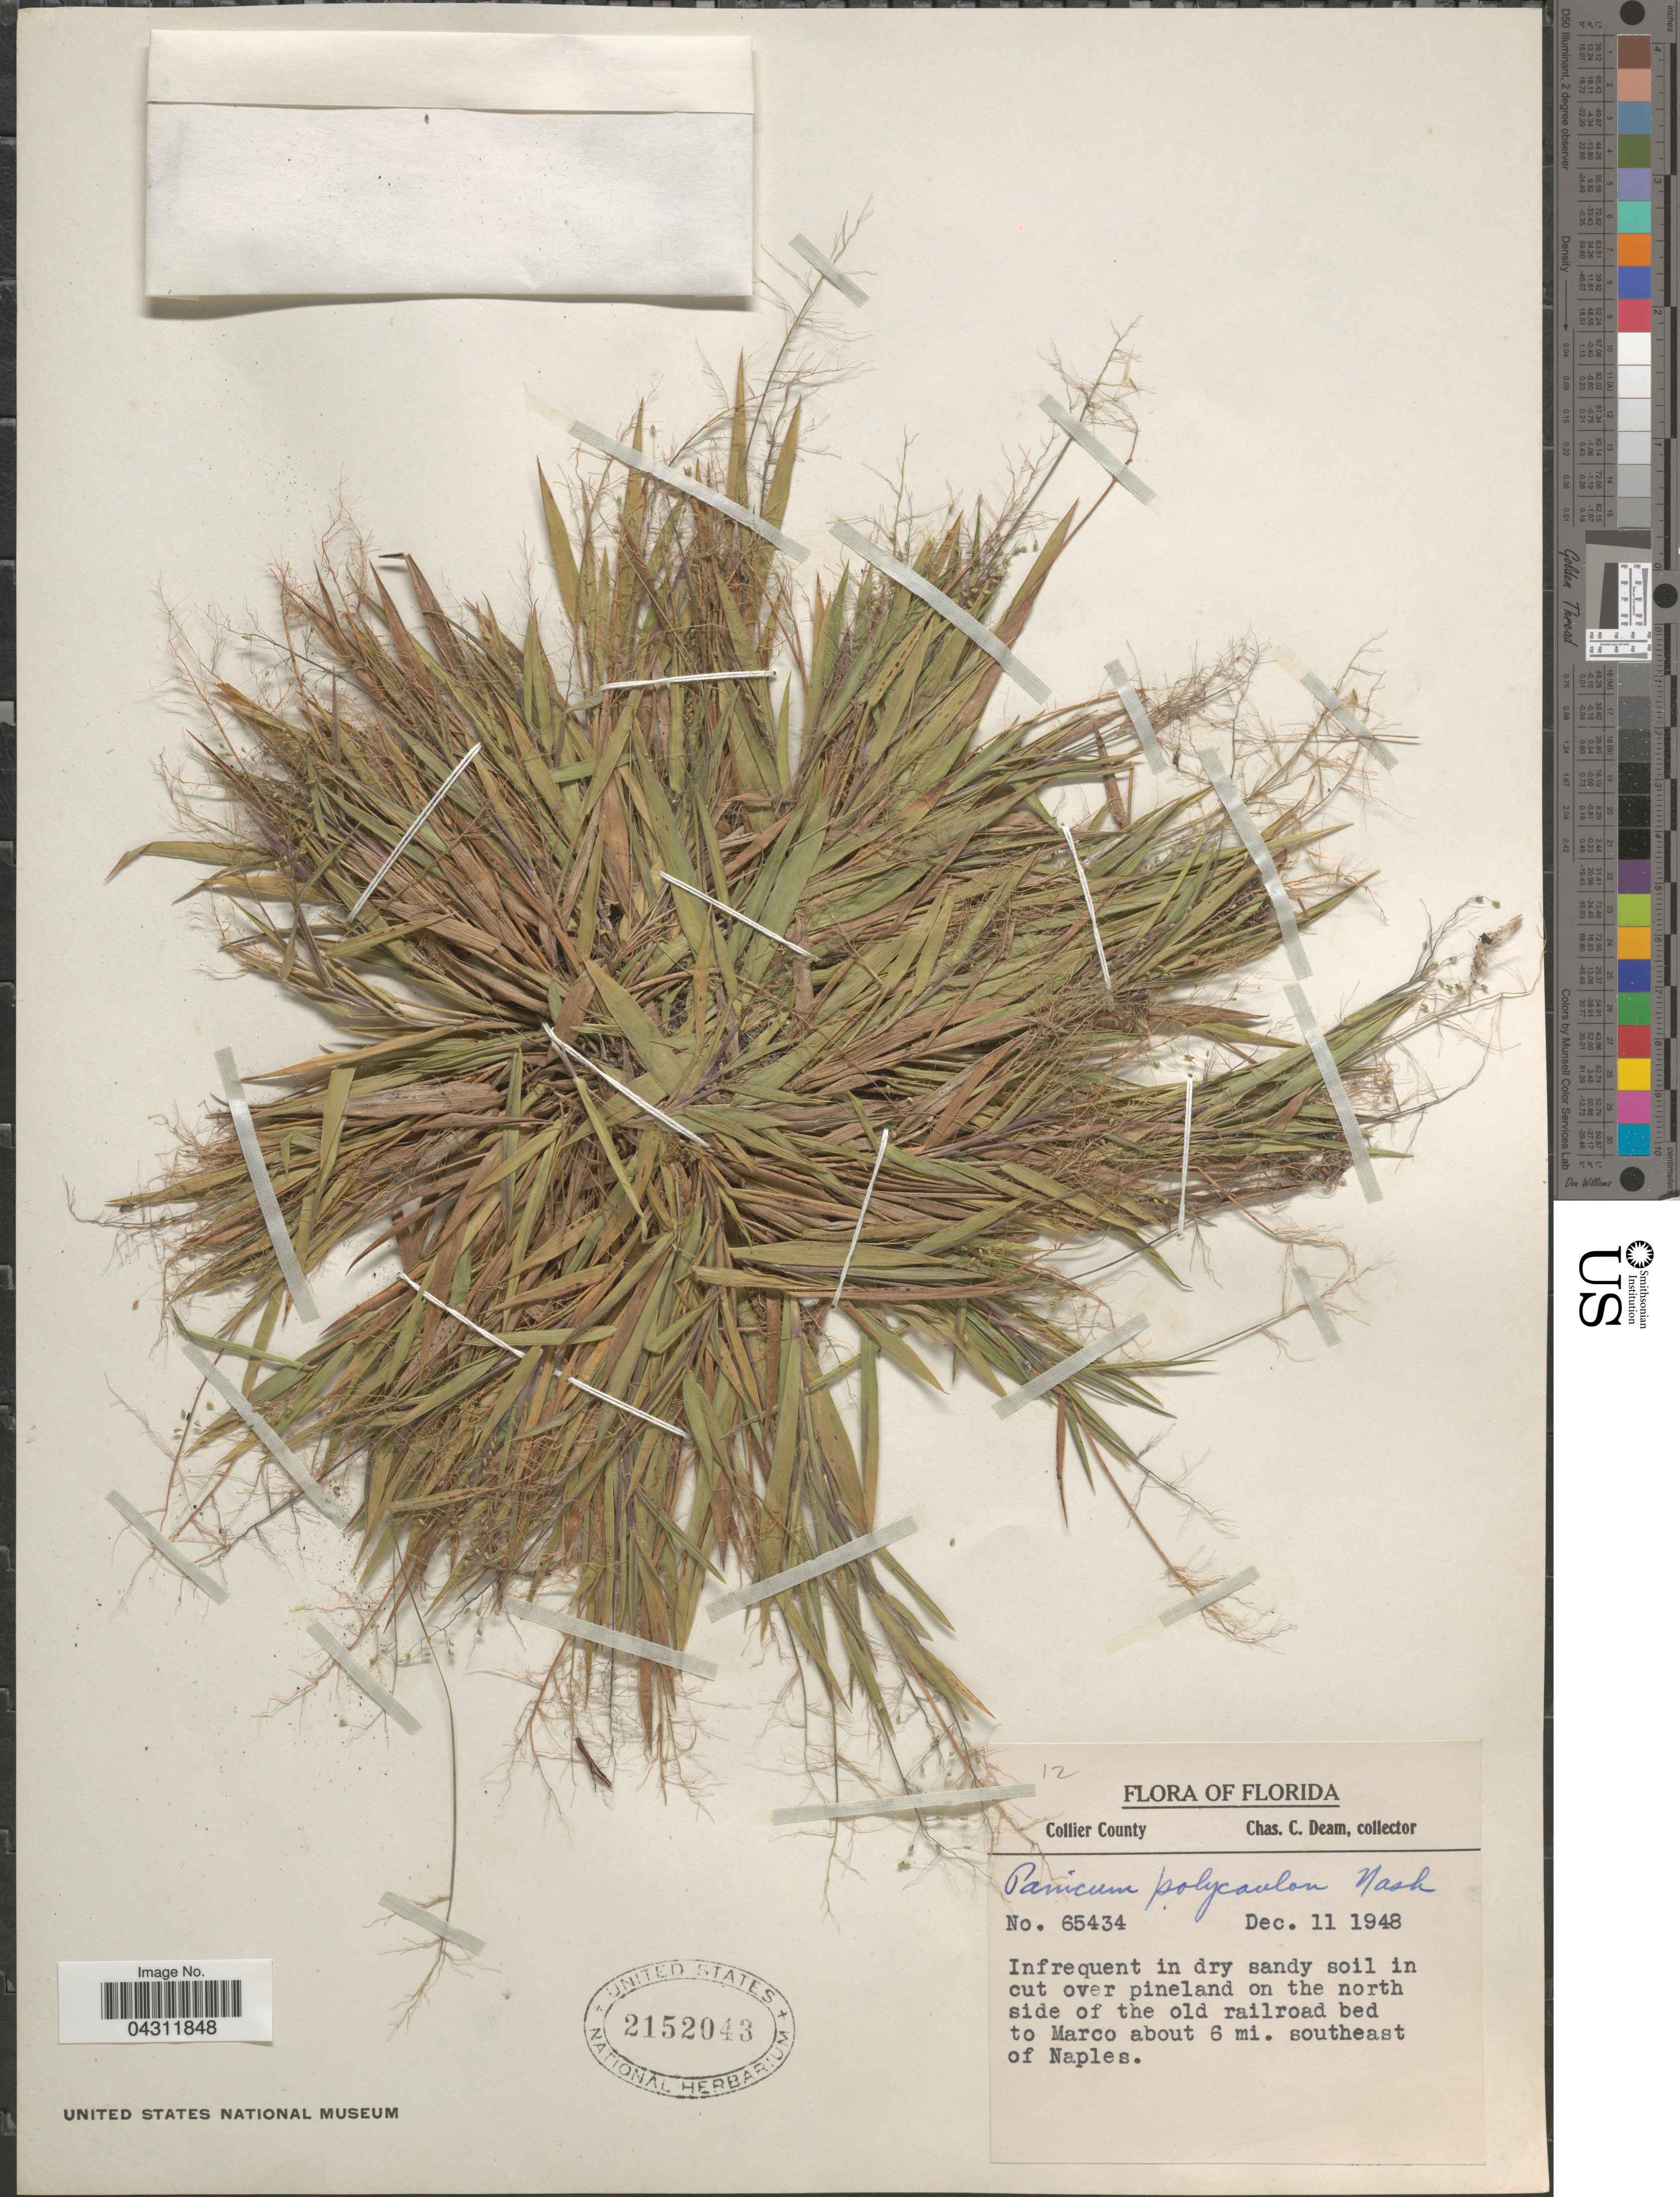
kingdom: Plantae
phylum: Tracheophyta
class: Liliopsida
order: Poales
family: Poaceae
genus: Dichanthelium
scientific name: Dichanthelium strigosum var. glabrescens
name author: (Griseb.) Freckmann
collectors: C. C. Deam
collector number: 65434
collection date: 1948-12-11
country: United States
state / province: Florida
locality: Collier County. Infrequent in dry sandy soil in cut over pineland on the north side of the old railroad bed to Marco about 6 mi. southeast of Naples.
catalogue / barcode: US 2152043